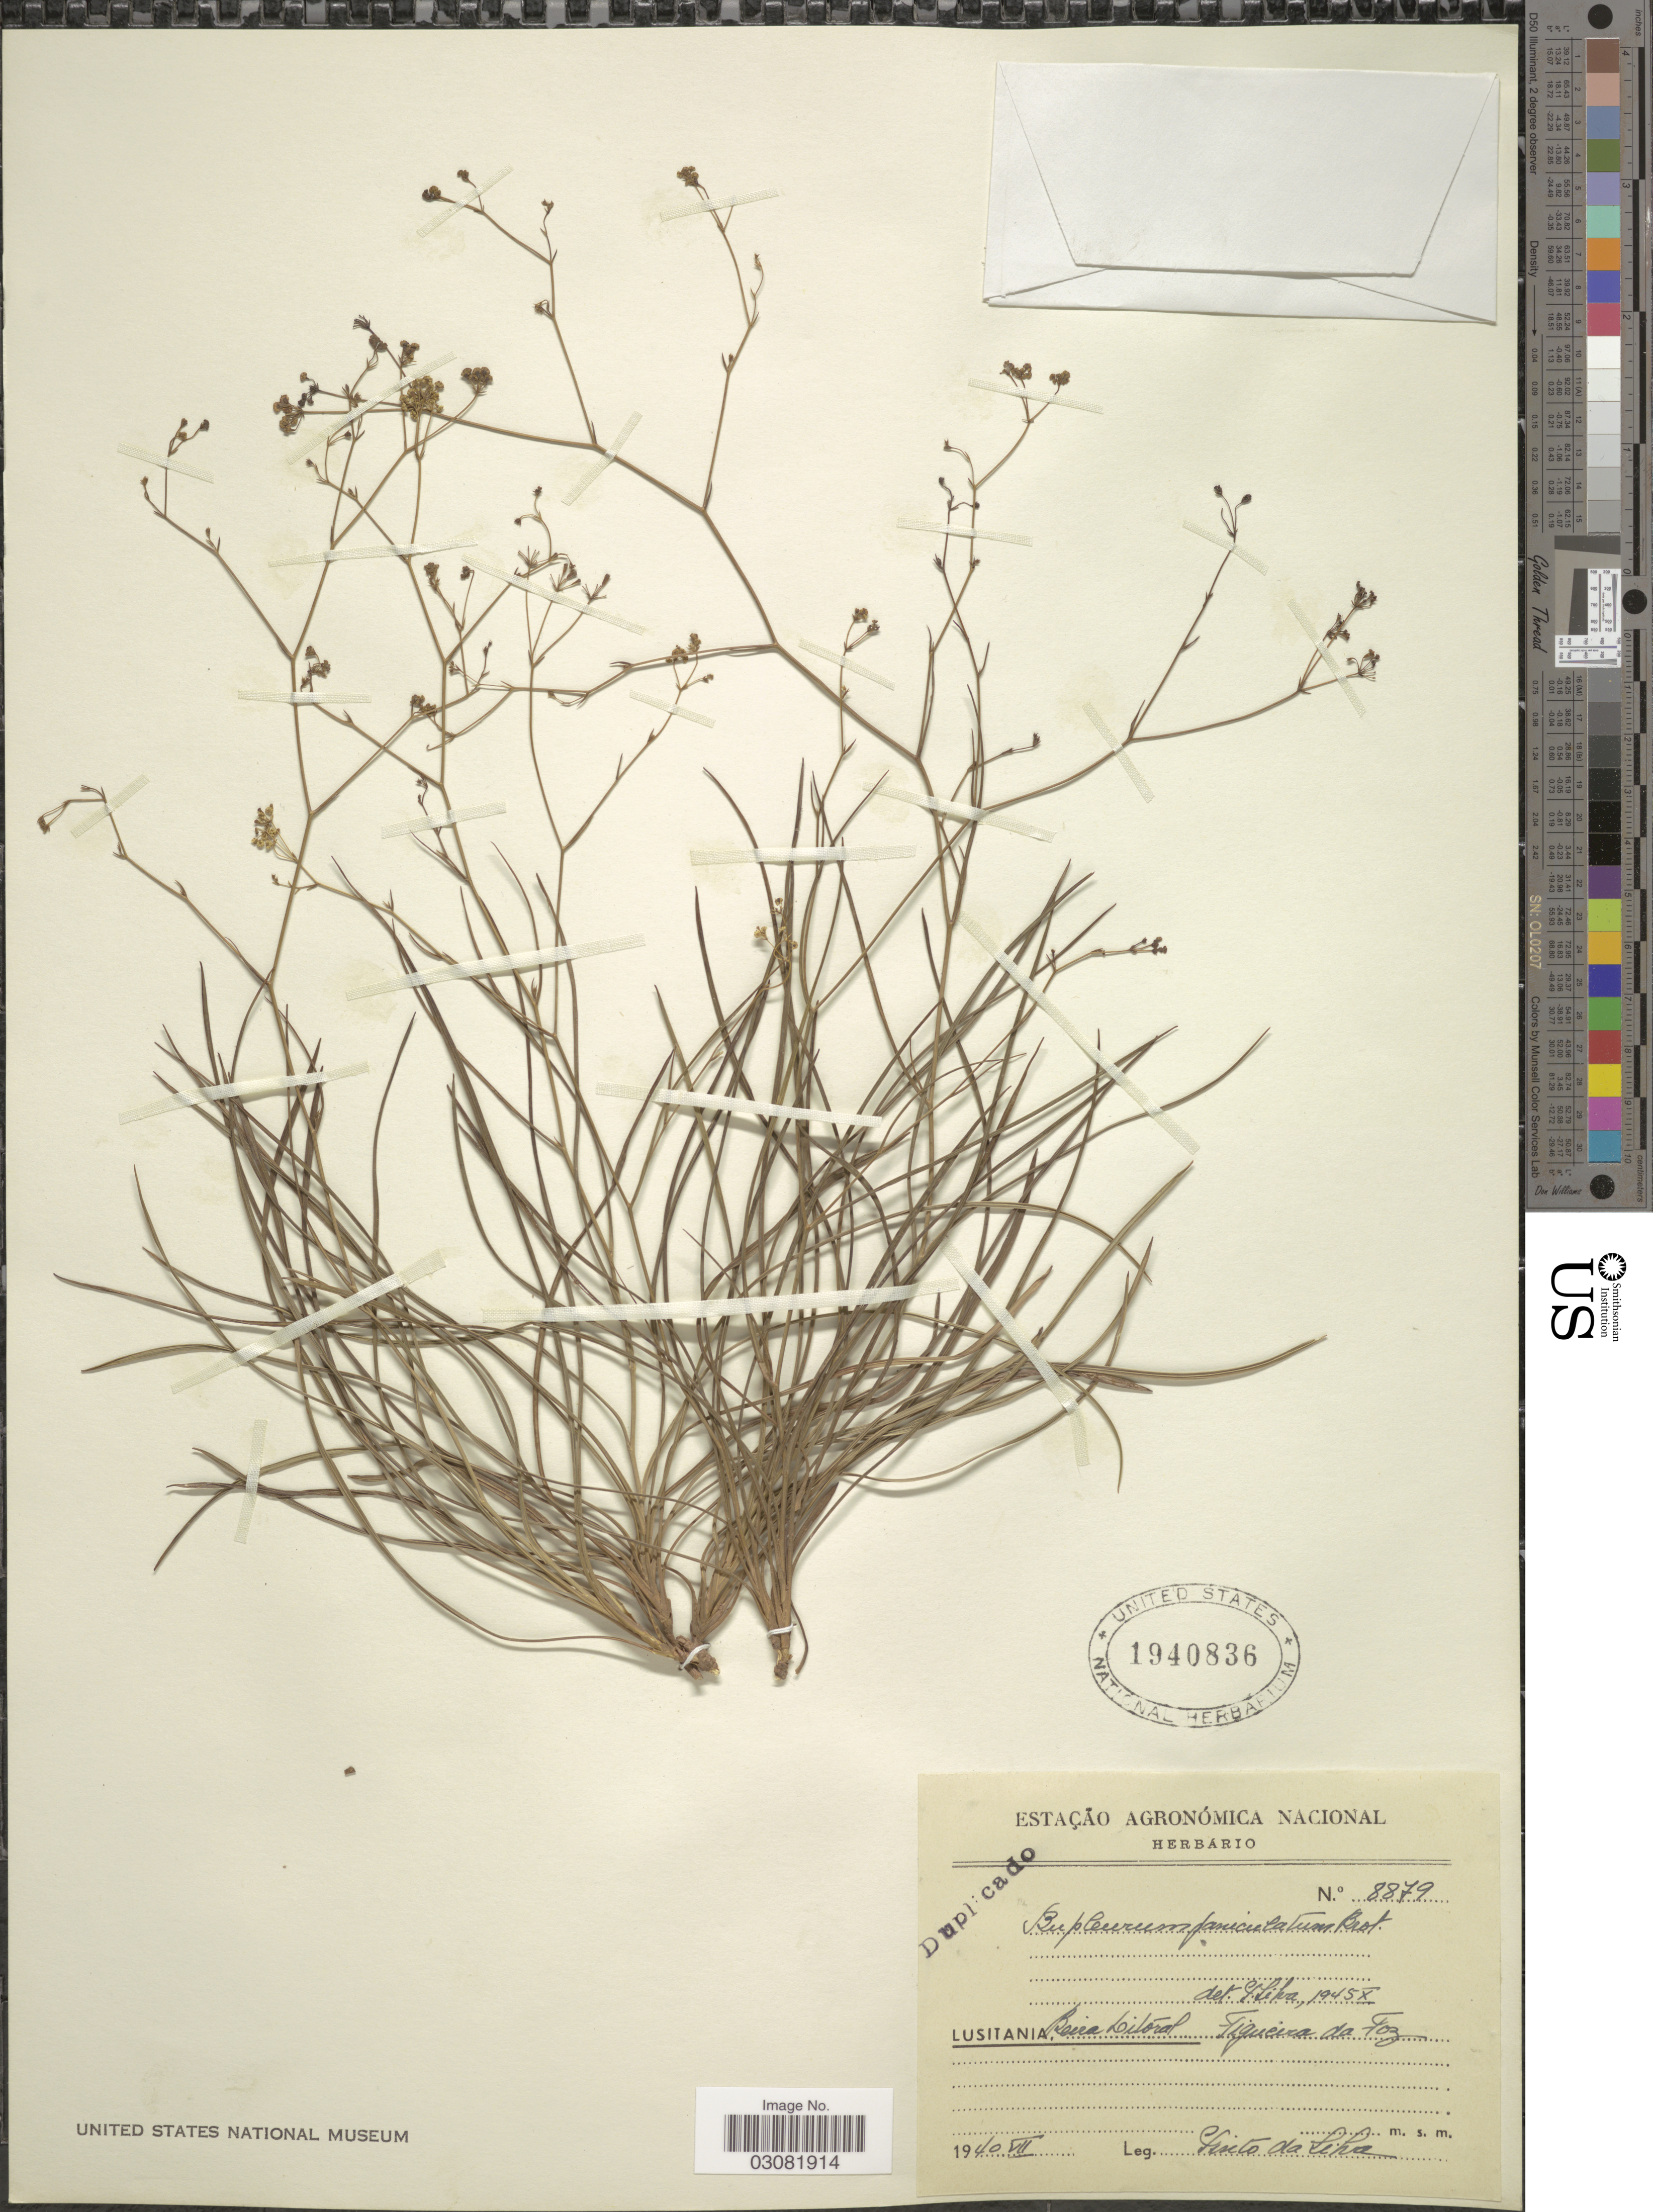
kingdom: Plantae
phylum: Tracheophyta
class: Magnoliopsida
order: Apiales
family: Apiaceae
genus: Bupleurum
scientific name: Bupleurum paniculatum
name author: Brot.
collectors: P. Silva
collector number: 8879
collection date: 1940-07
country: Portugal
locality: Lusitania, Beira Litoral. Figueira da Foz.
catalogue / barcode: US 1940836